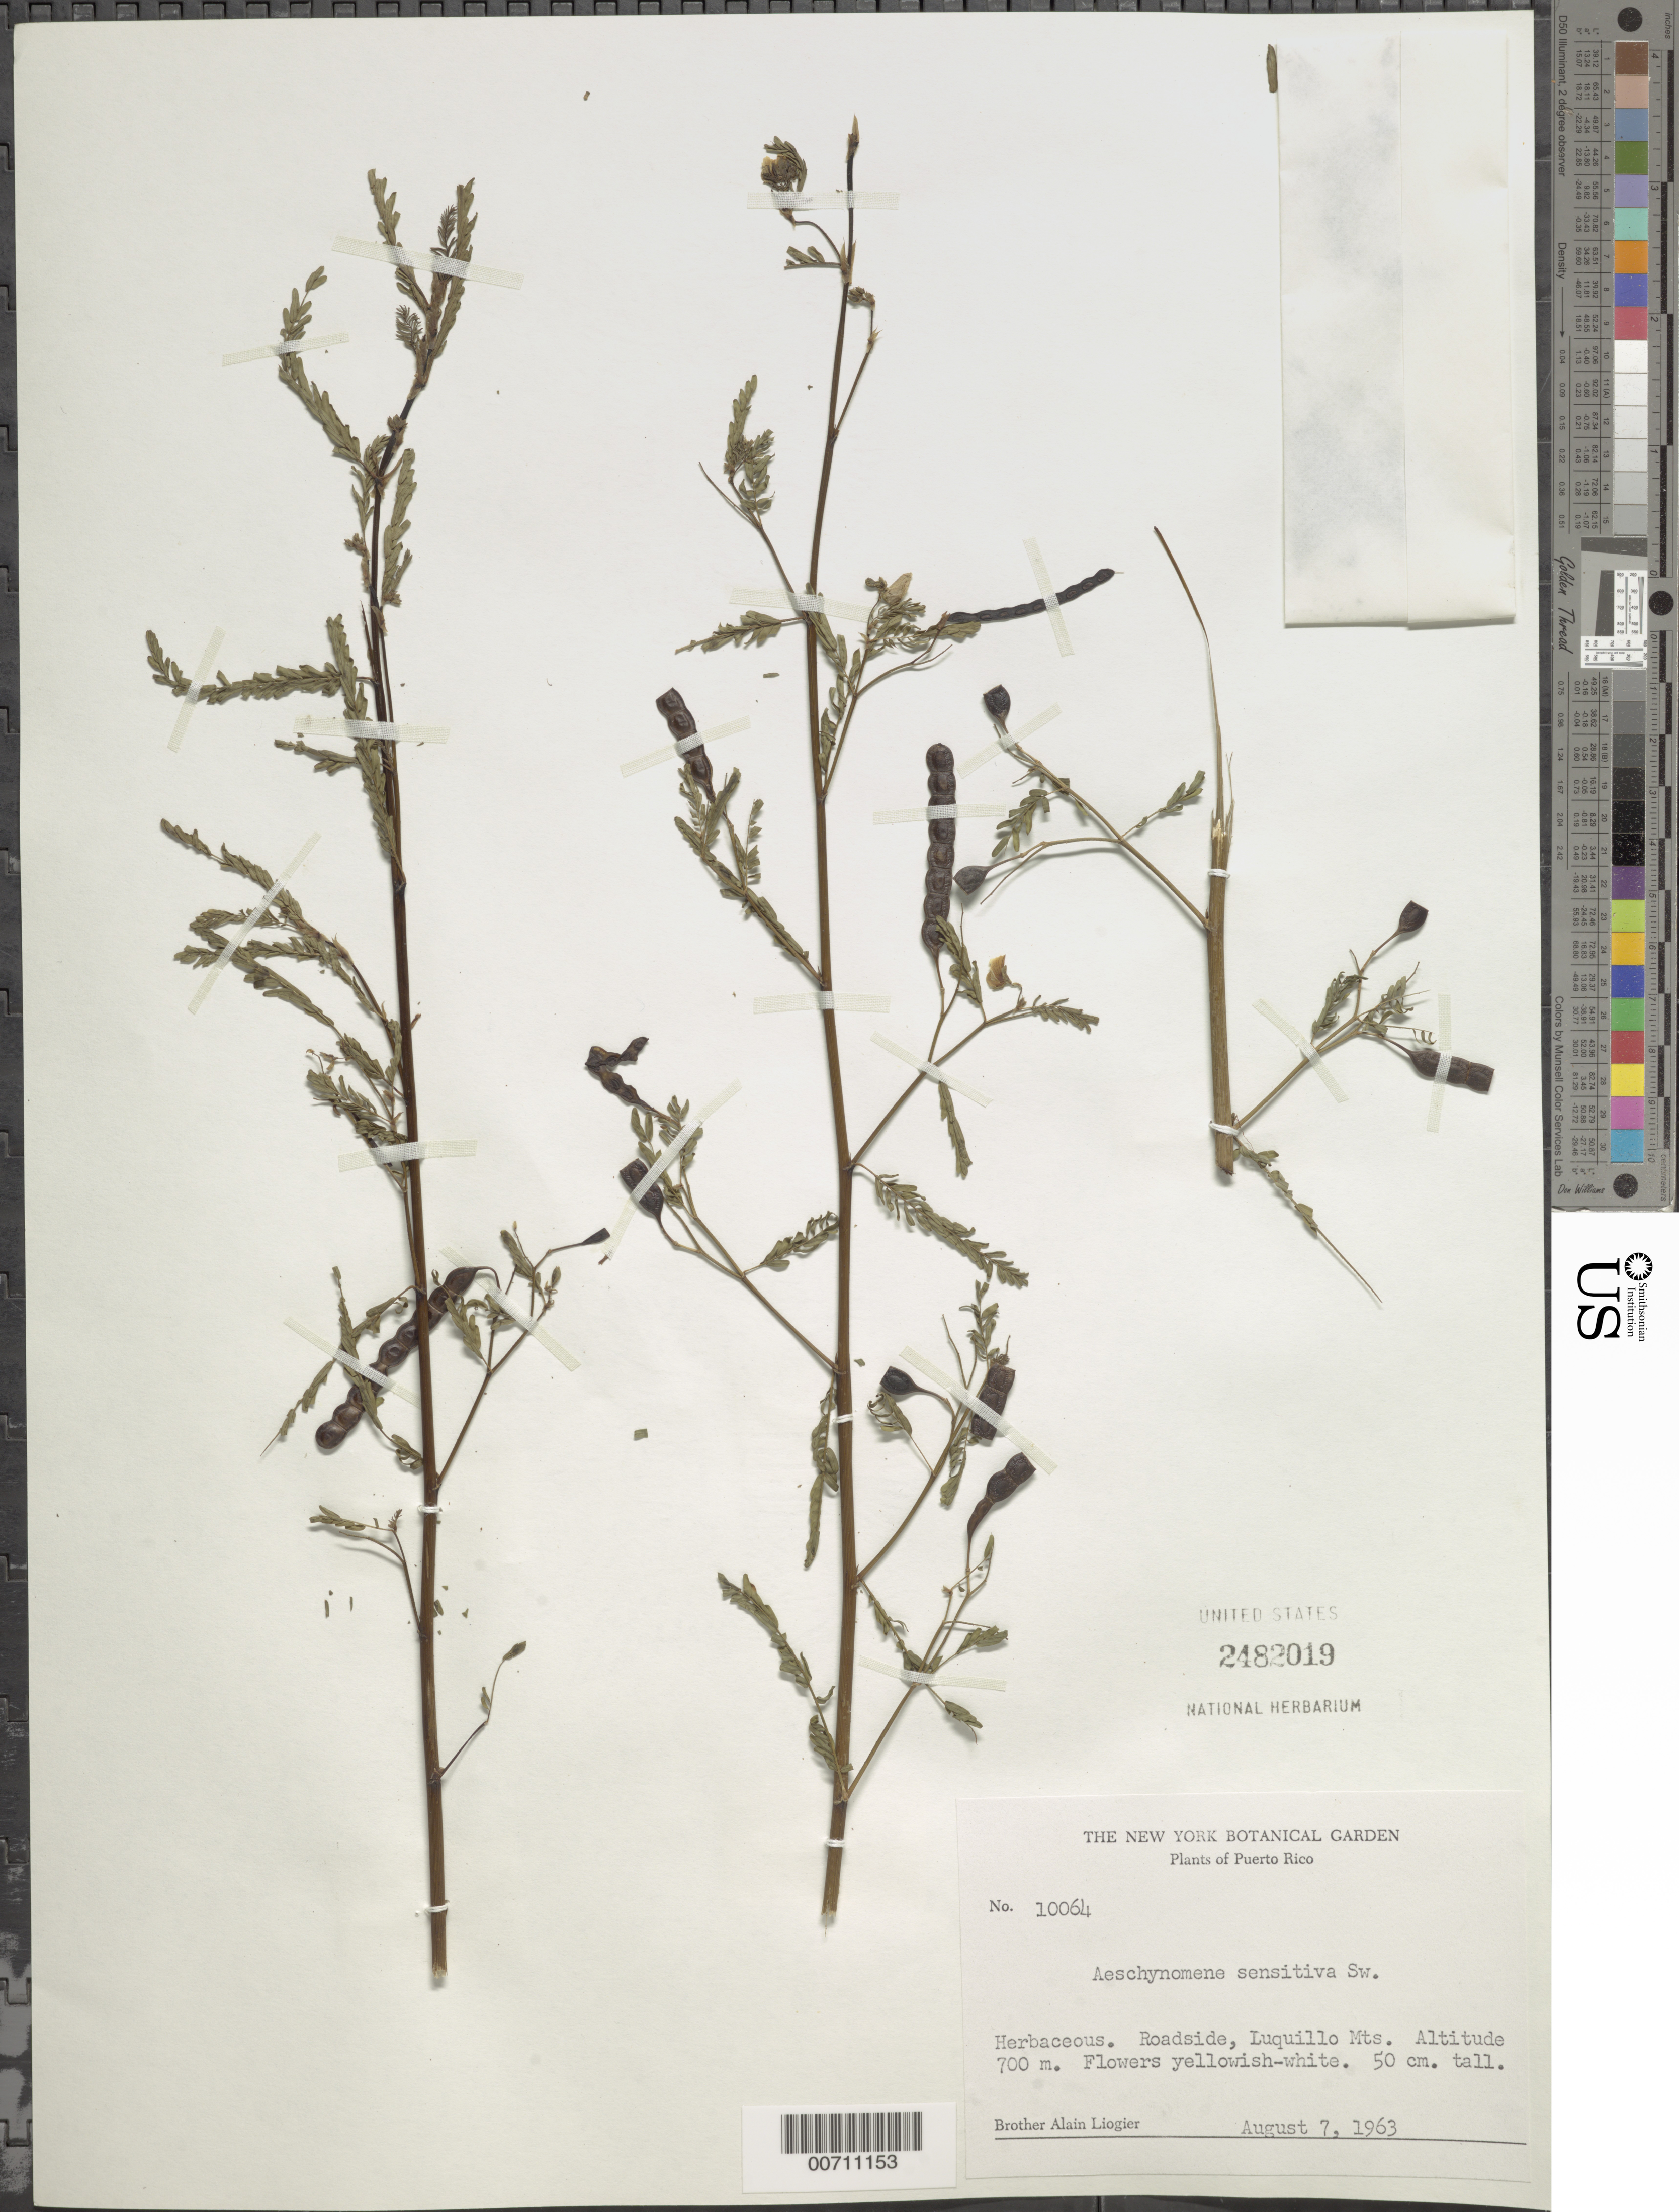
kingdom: Plantae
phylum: Tracheophyta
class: Magnoliopsida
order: Fabales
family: Fabaceae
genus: Aeschynomene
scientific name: Aeschynomene sensitiva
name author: Sw.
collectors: A. H. Liogier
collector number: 10064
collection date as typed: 07 Aug 1963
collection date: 1963-08-07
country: Puerto Rico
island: Greater Antilles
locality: Luquillo Mts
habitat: Roadside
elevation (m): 700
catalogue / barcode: US 2482019